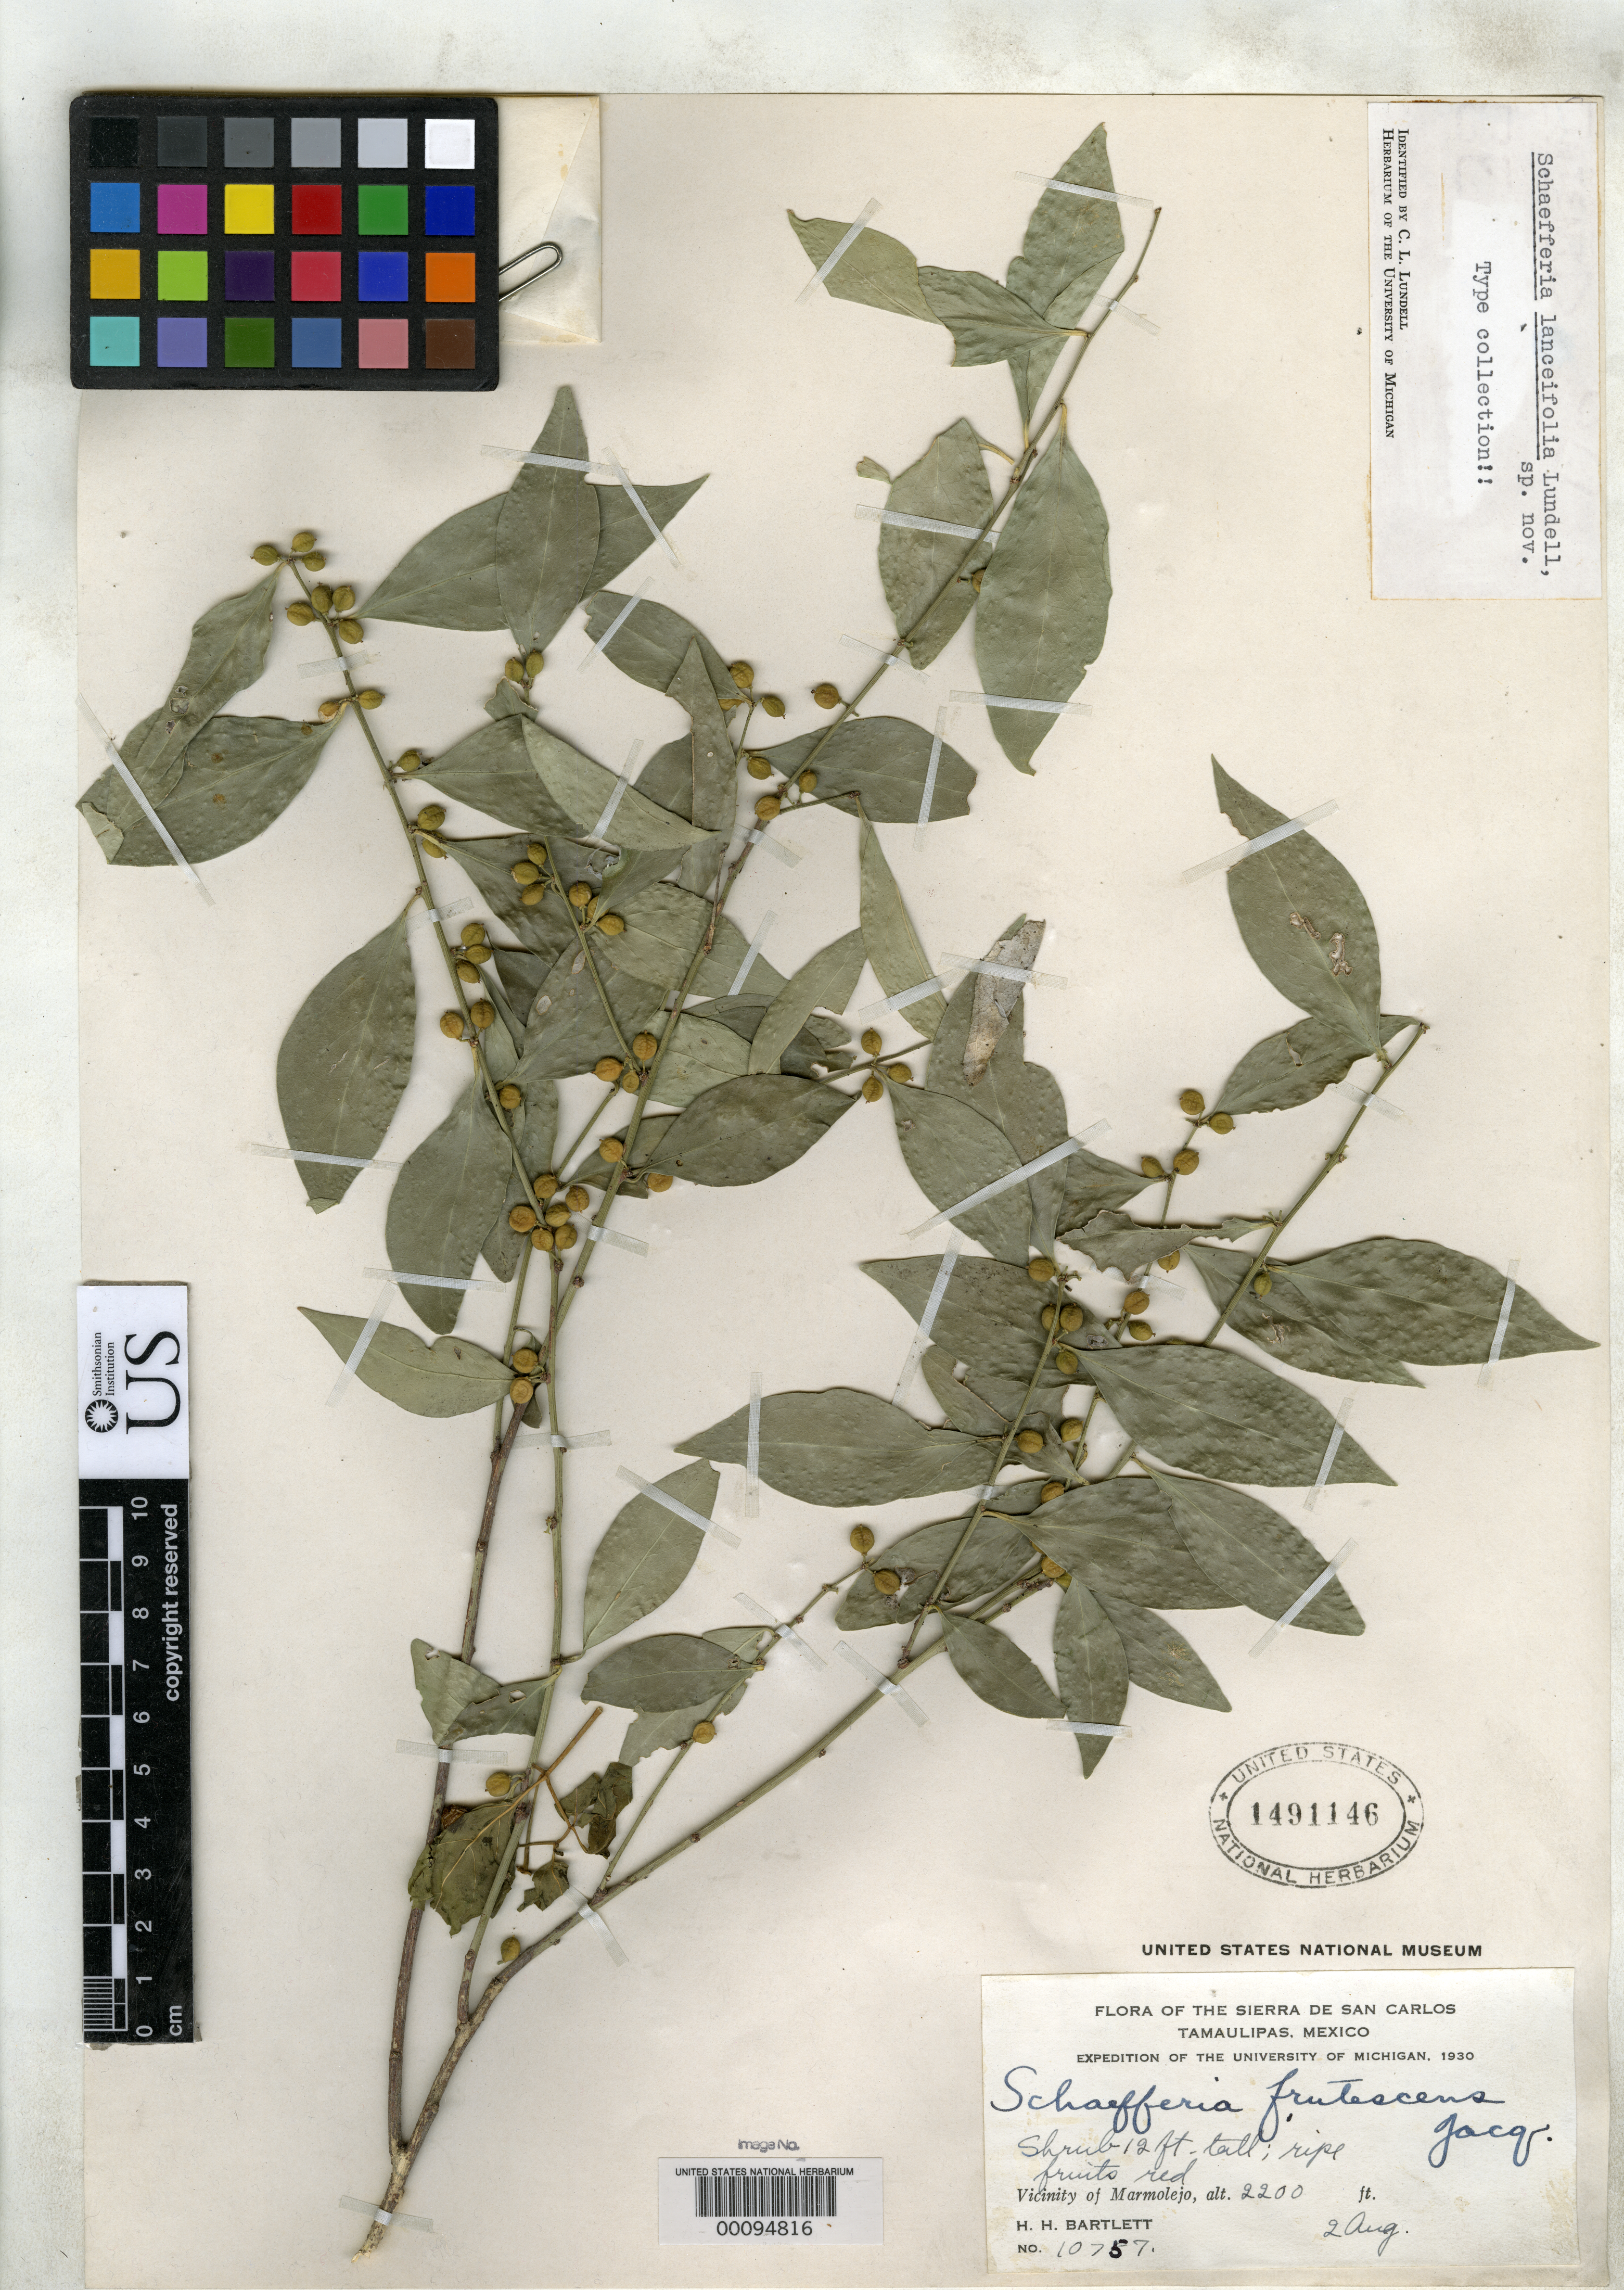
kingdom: Plantae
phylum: Tracheophyta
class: Magnoliopsida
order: Celastrales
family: Celastraceae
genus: Schaefferia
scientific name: Schaefferia lanceifolia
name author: Lundell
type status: Isotype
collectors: H. H. Bartlett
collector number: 10757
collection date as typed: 02 Aug 1930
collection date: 1930-08-02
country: Mexico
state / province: Tamaulipas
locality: Vicinity of Marmolejo, Sierra de San Carlos.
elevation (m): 700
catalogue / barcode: US 1491146